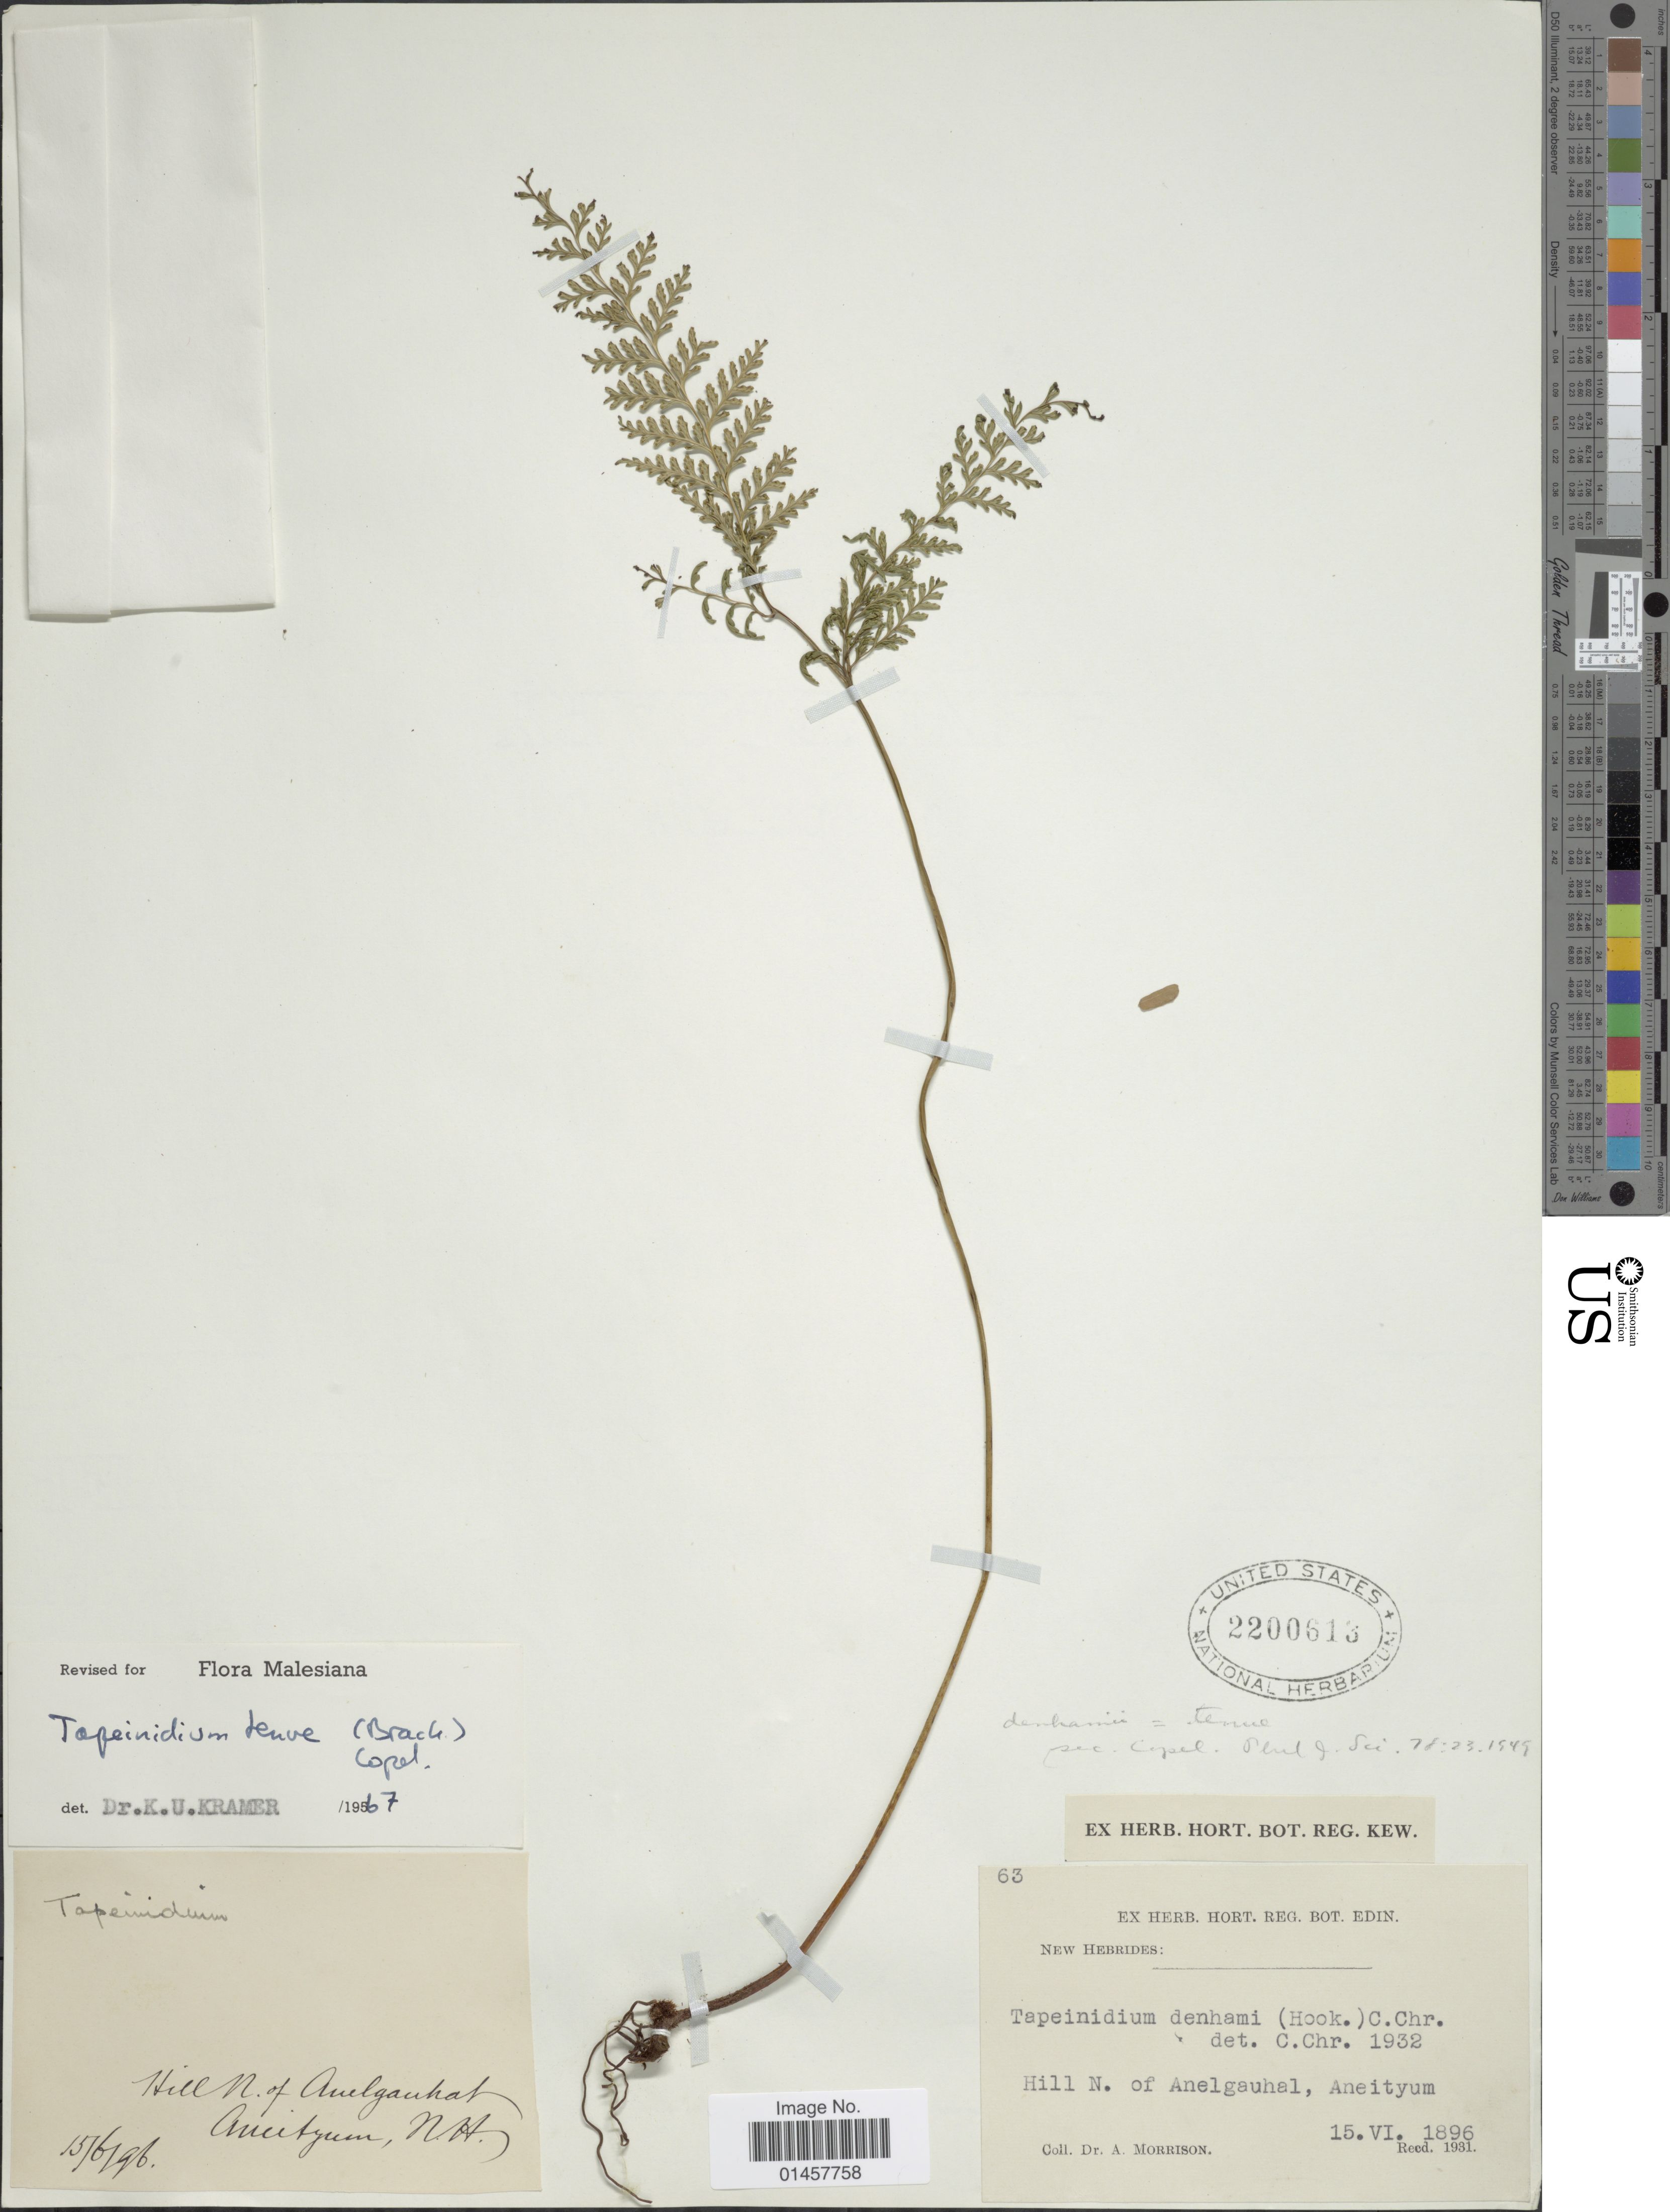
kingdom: Plantae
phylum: Tracheophyta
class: Polypodiopsida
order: Polypodiales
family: Lindsaeaceae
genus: Tapeinidium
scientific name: Tapeinidium tenue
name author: (Brack.) Copel.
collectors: A. Morrison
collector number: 63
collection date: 1896-06-15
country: Vanuatu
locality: Hill N. of Anelgauhal, Aneityum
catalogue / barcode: US 2200613